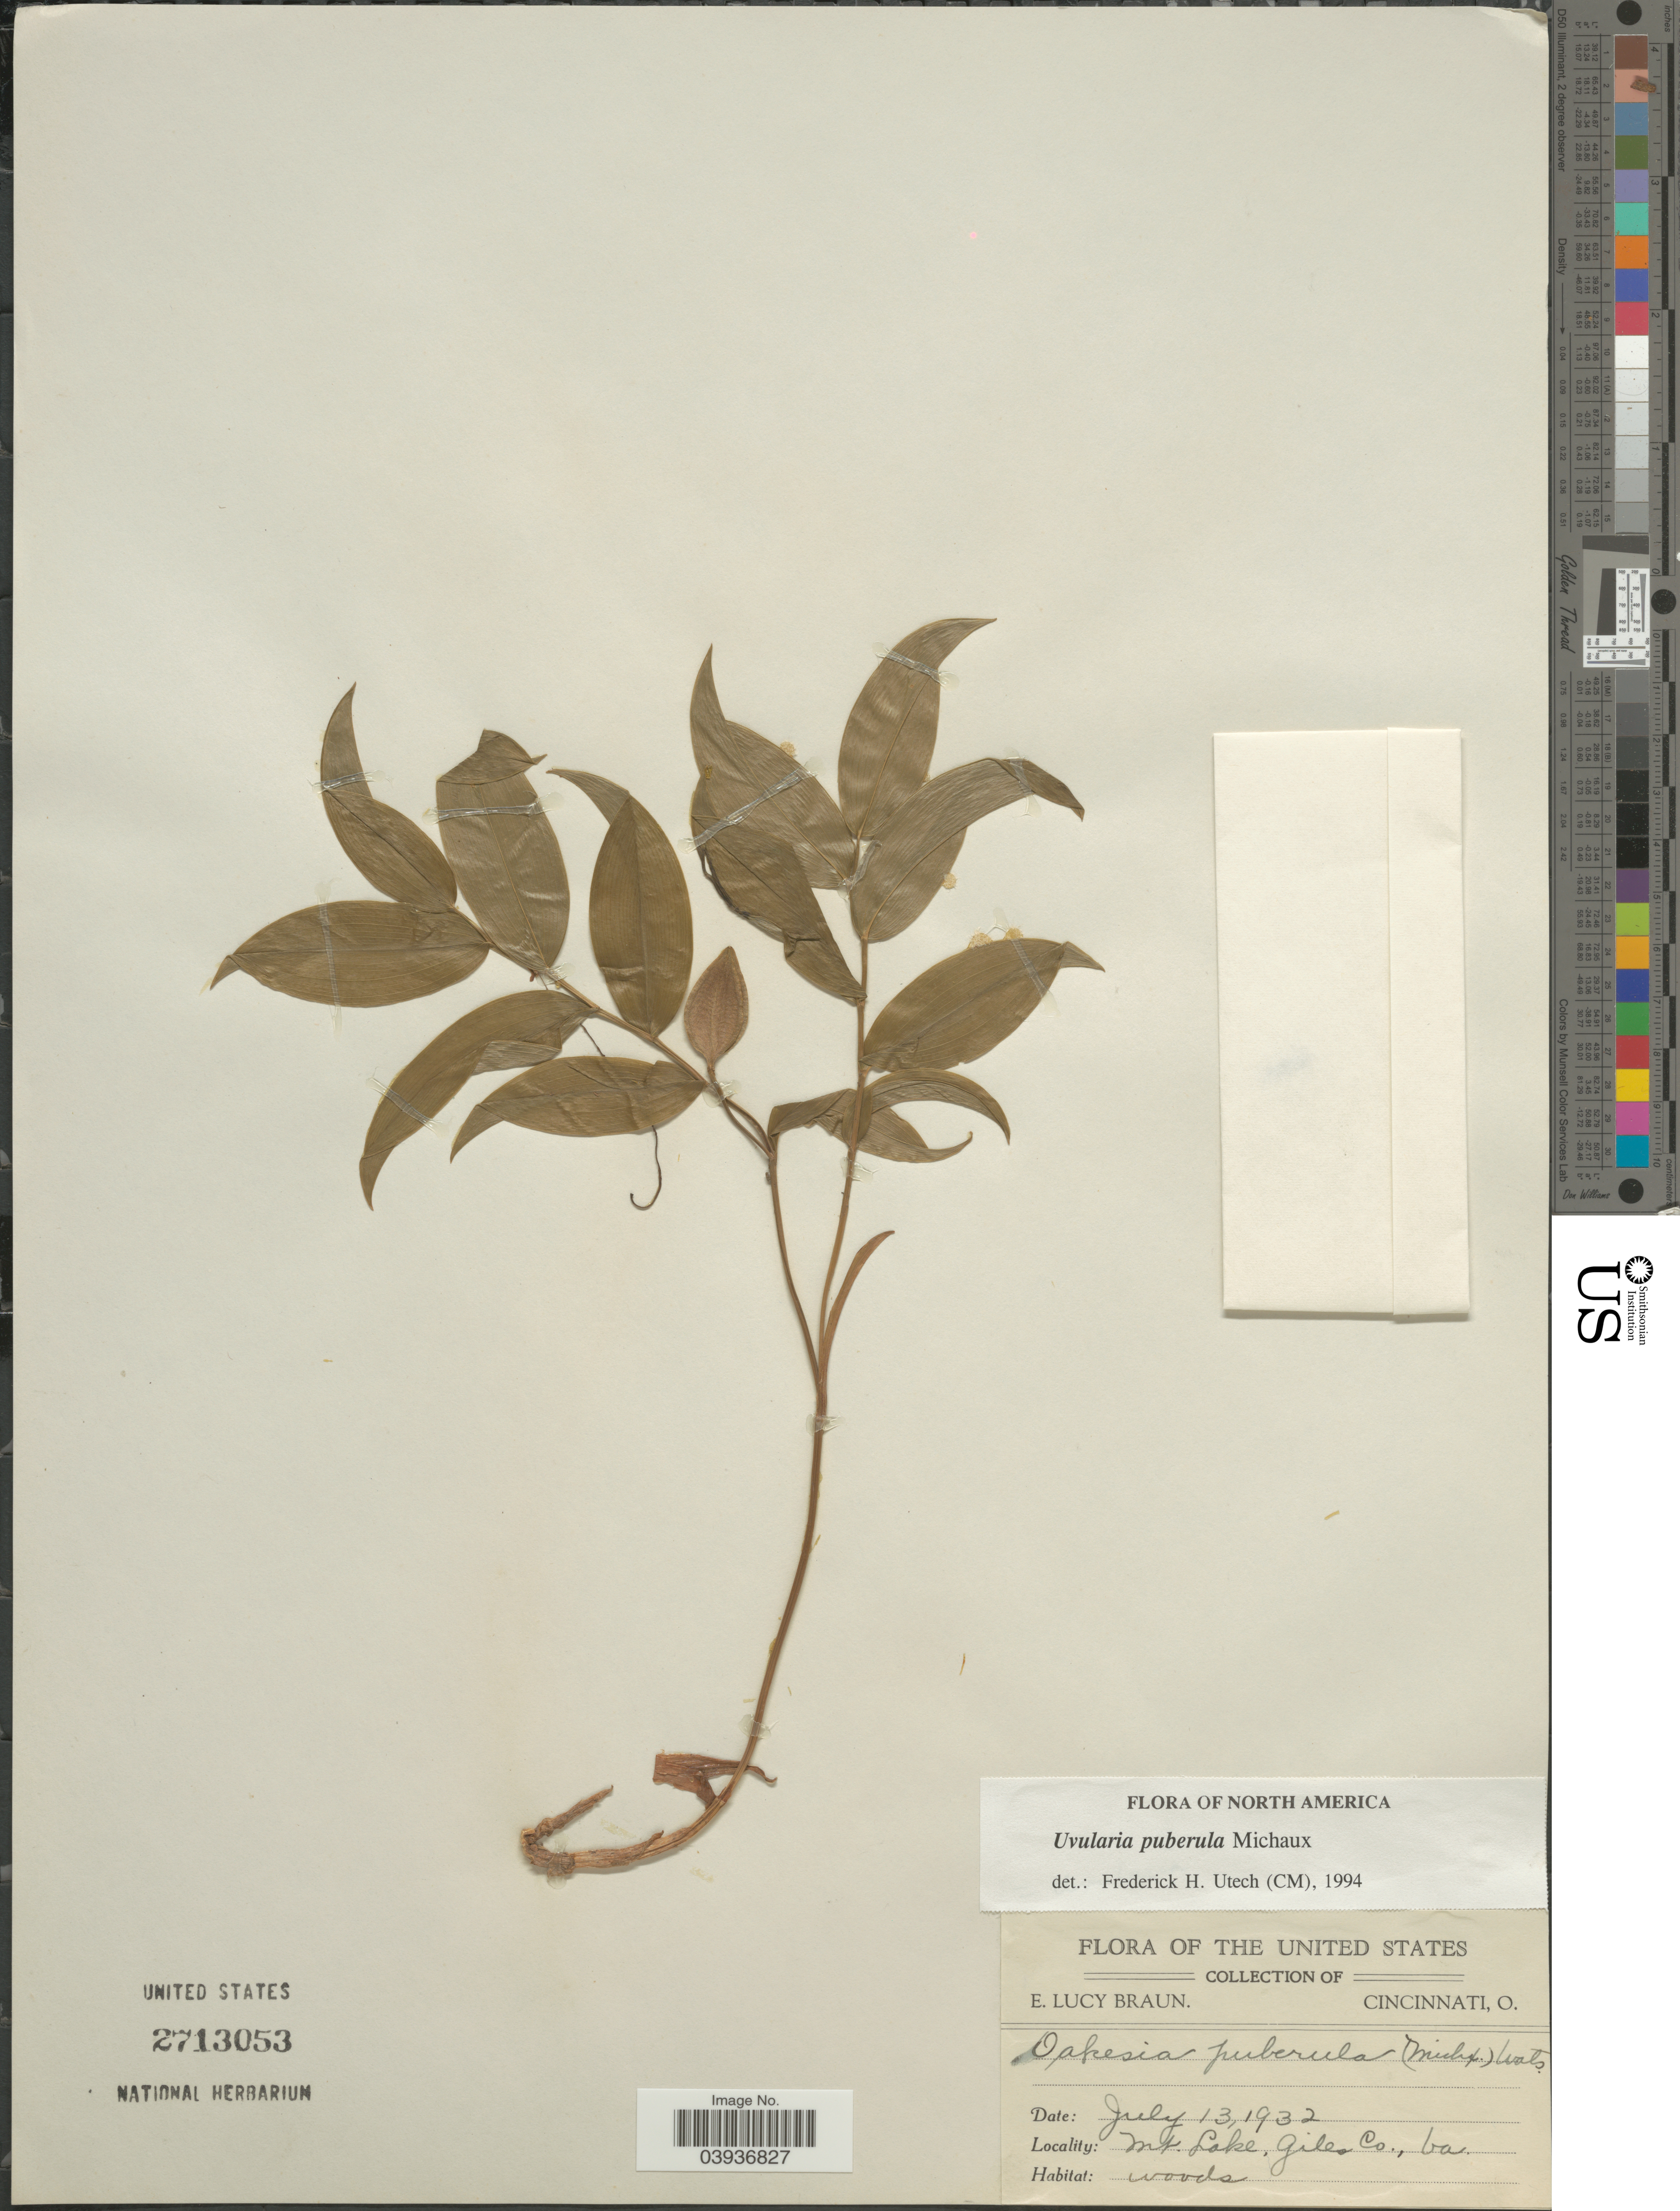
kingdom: Plantae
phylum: Tracheophyta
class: Liliopsida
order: Liliales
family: Colchicaceae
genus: Uvularia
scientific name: Uvularia puberula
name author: Michx.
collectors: E. L. Braun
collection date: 1932-07-13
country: United States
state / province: Virginia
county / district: Giles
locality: Mt. Lake, Giles Co.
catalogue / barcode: US 2713053